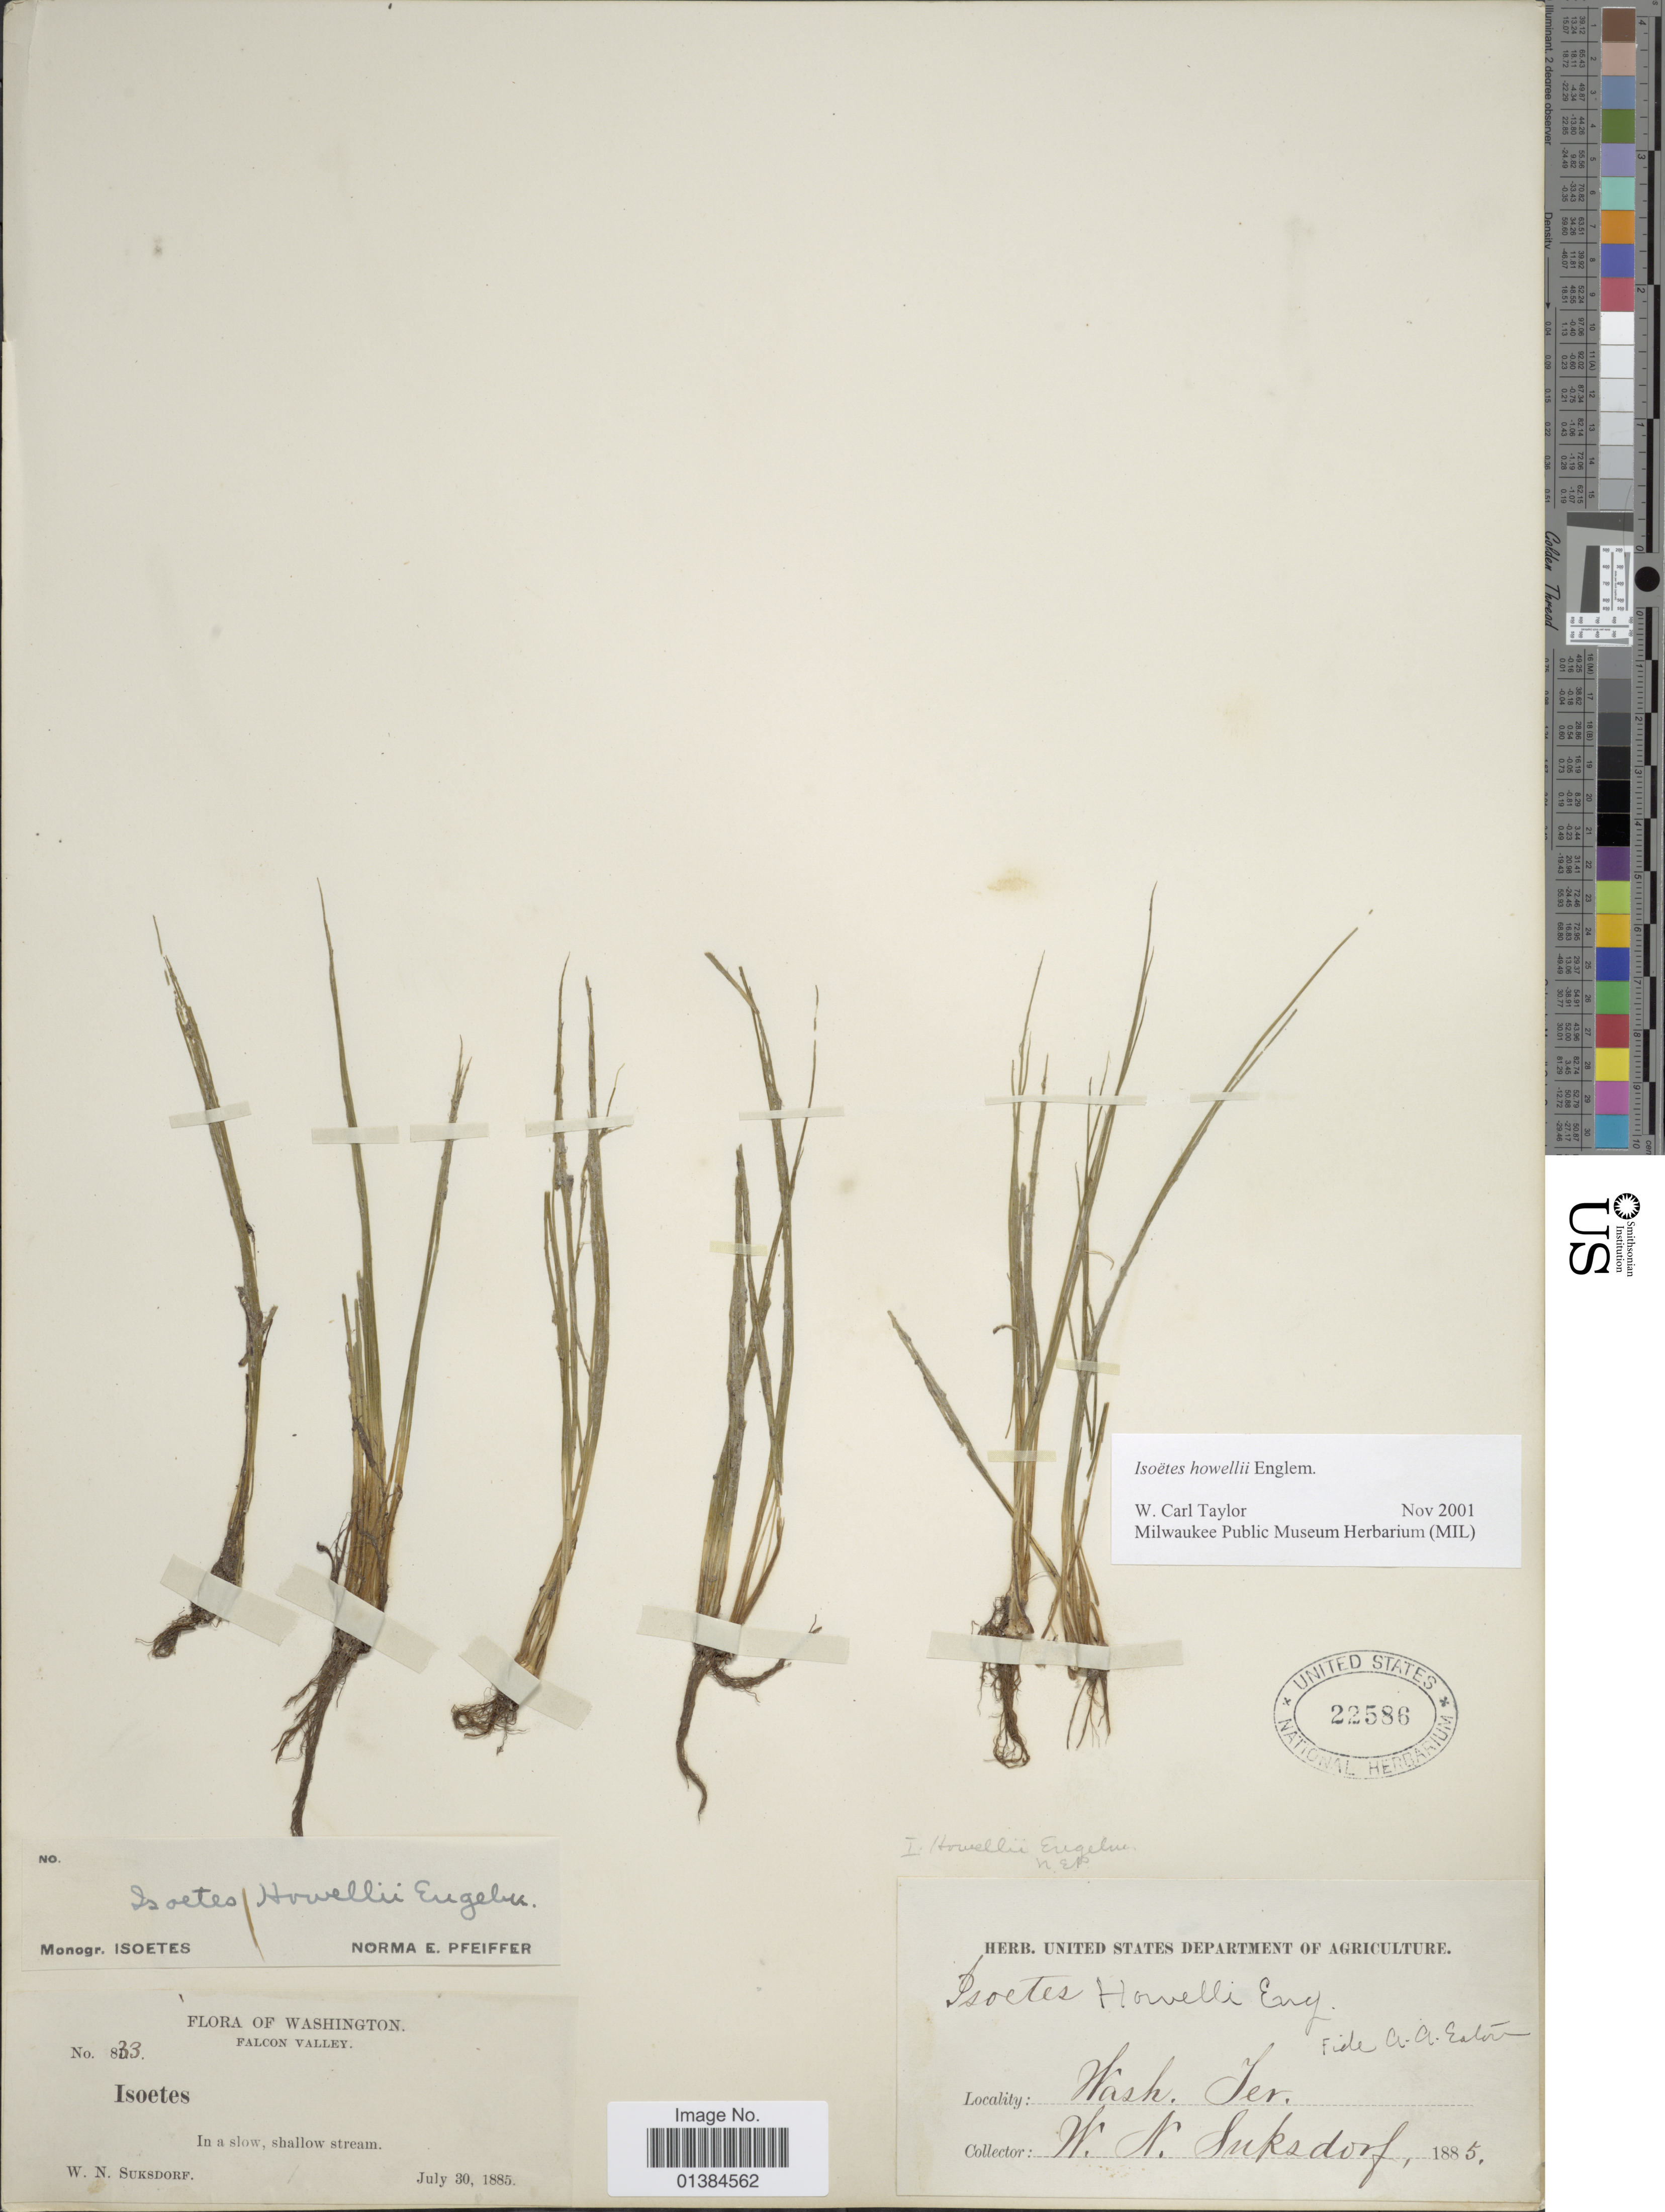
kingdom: Plantae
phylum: Tracheophyta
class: Lycopodiopsida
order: Isoetales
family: Isoetaceae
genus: Isoetes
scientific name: Isoetes howellii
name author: Engelm.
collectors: W. N. Suksdorf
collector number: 833*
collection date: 1885-07-30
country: United States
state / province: Washington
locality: Falcon Valley.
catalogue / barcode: US 22586